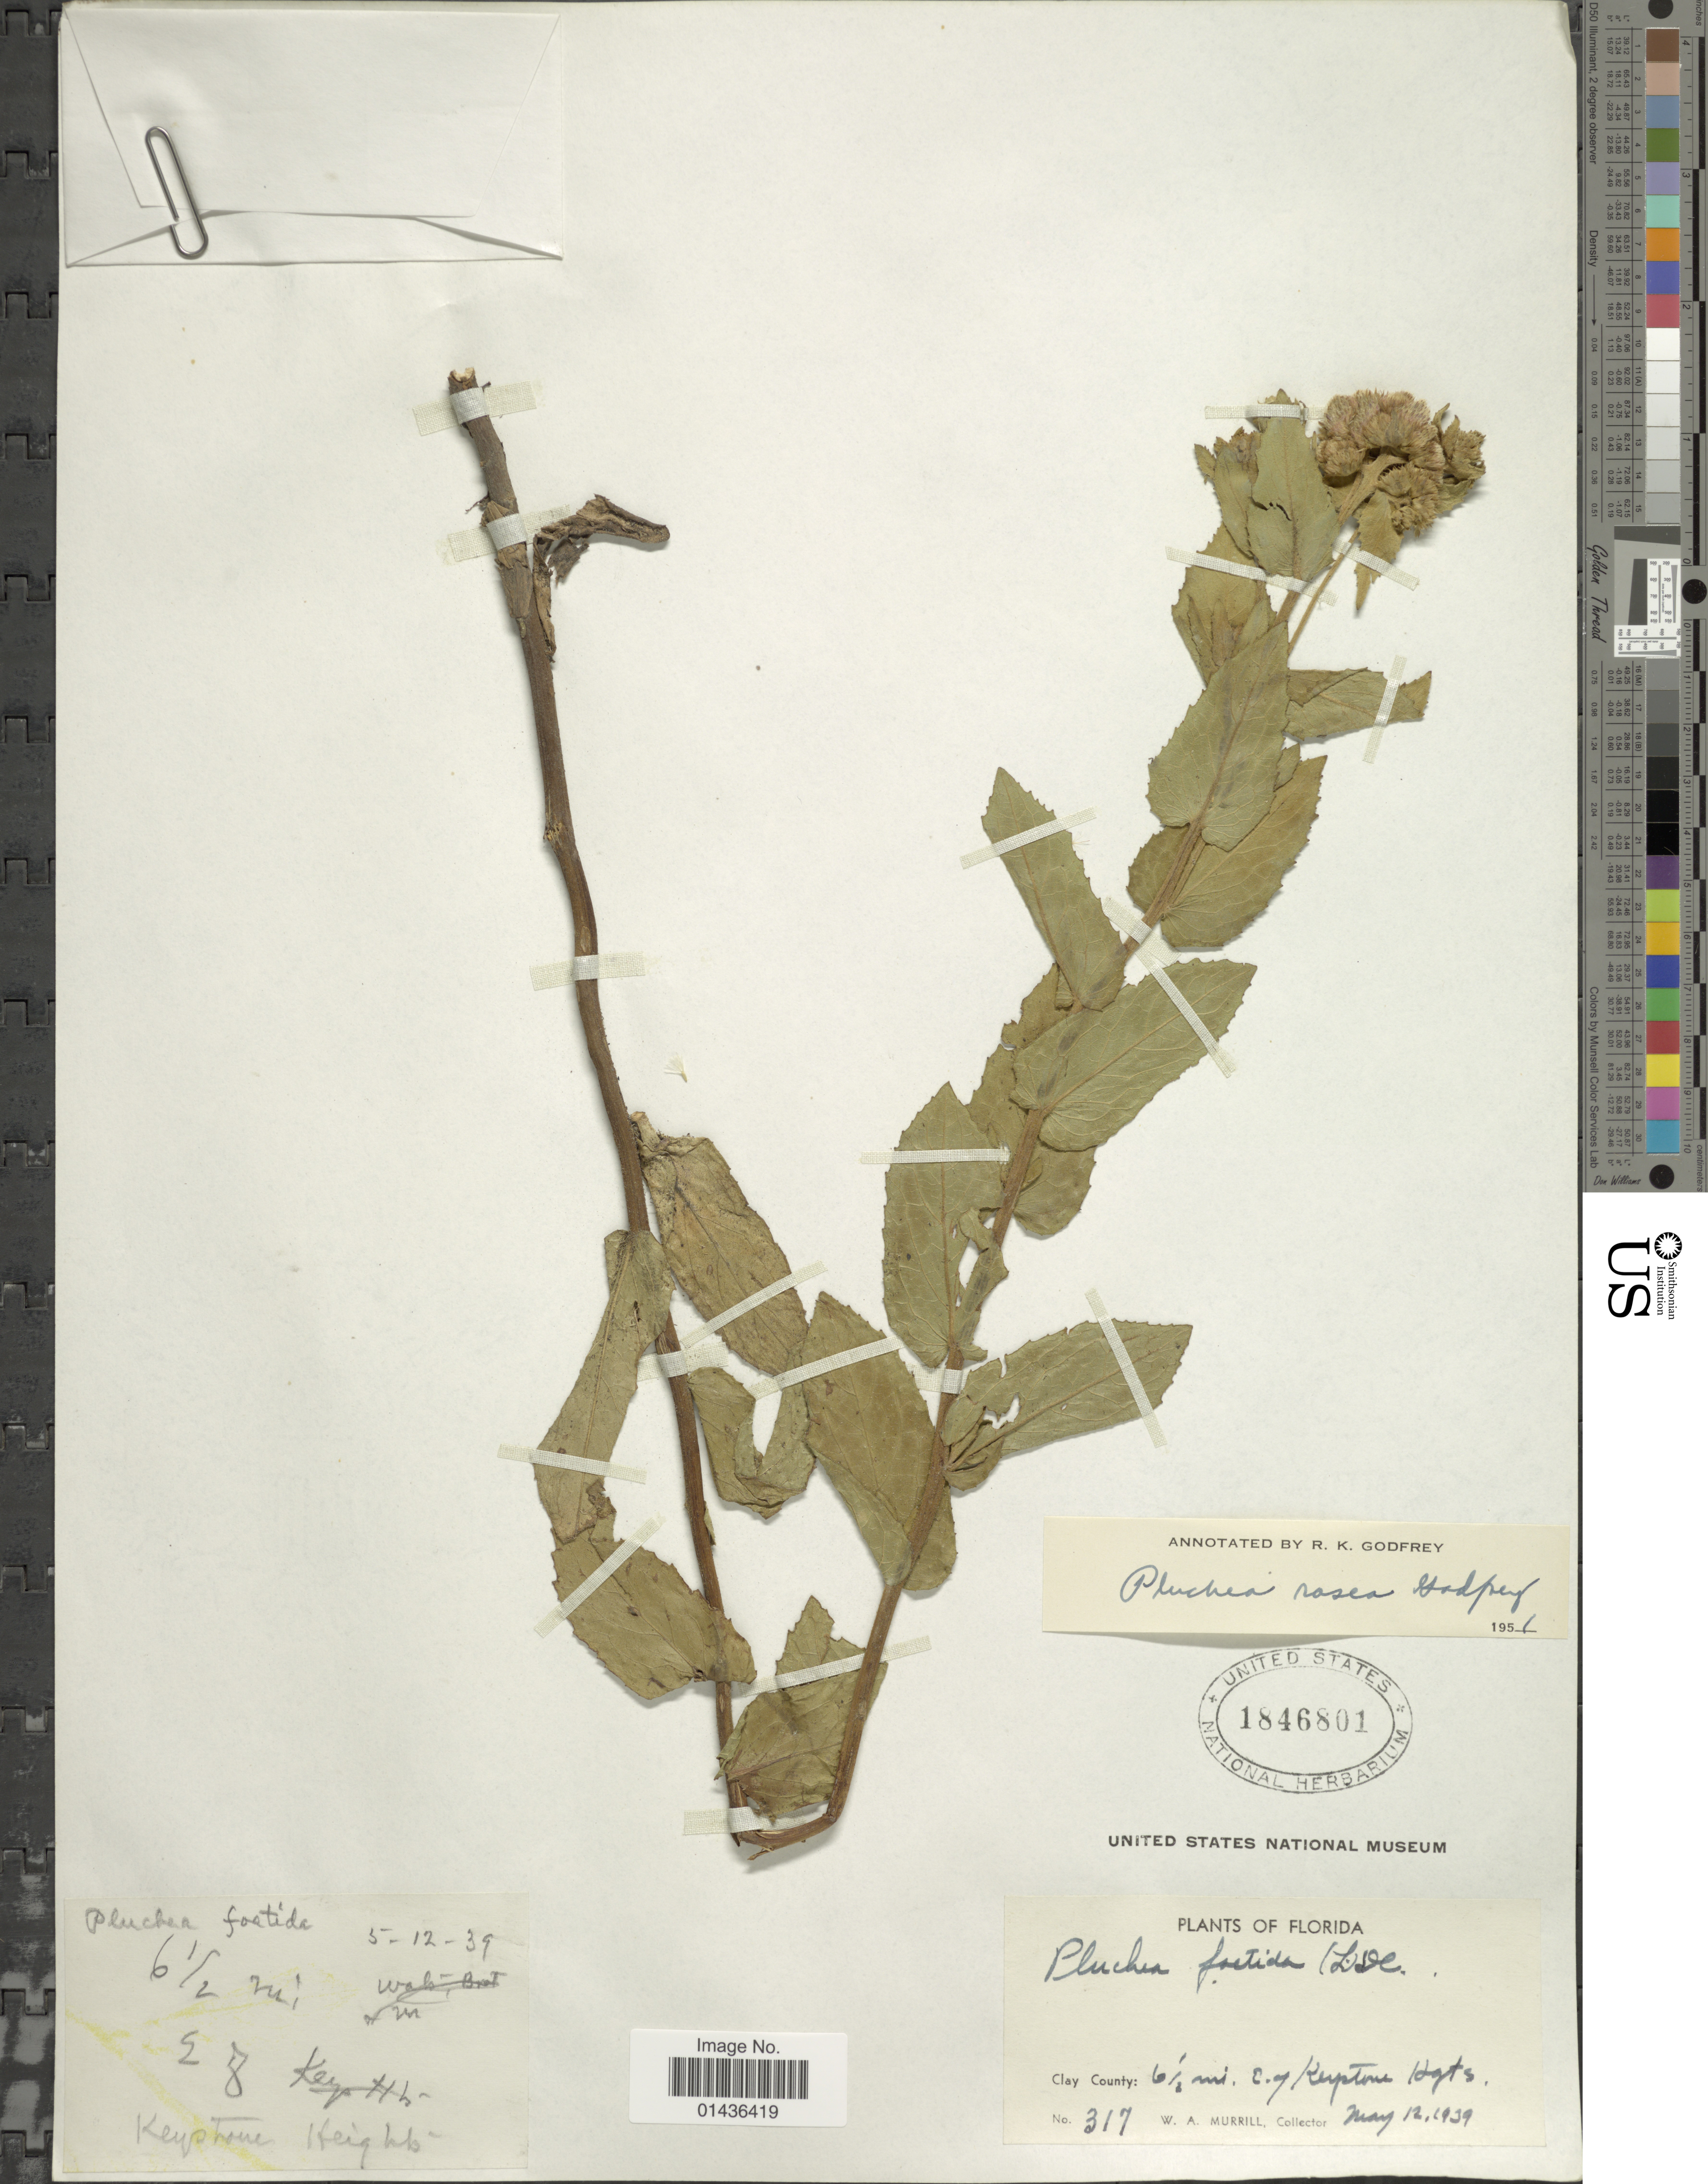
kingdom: Plantae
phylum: Tracheophyta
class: Magnoliopsida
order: Asterales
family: Asteraceae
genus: Pluchea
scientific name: Pluchea rosea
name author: R.K. Godfrey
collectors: W. A. Murrill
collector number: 317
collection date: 1939-05-12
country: United States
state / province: Florida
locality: Clay County, 6½ mi E of Keystone Heights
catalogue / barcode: US 1846801